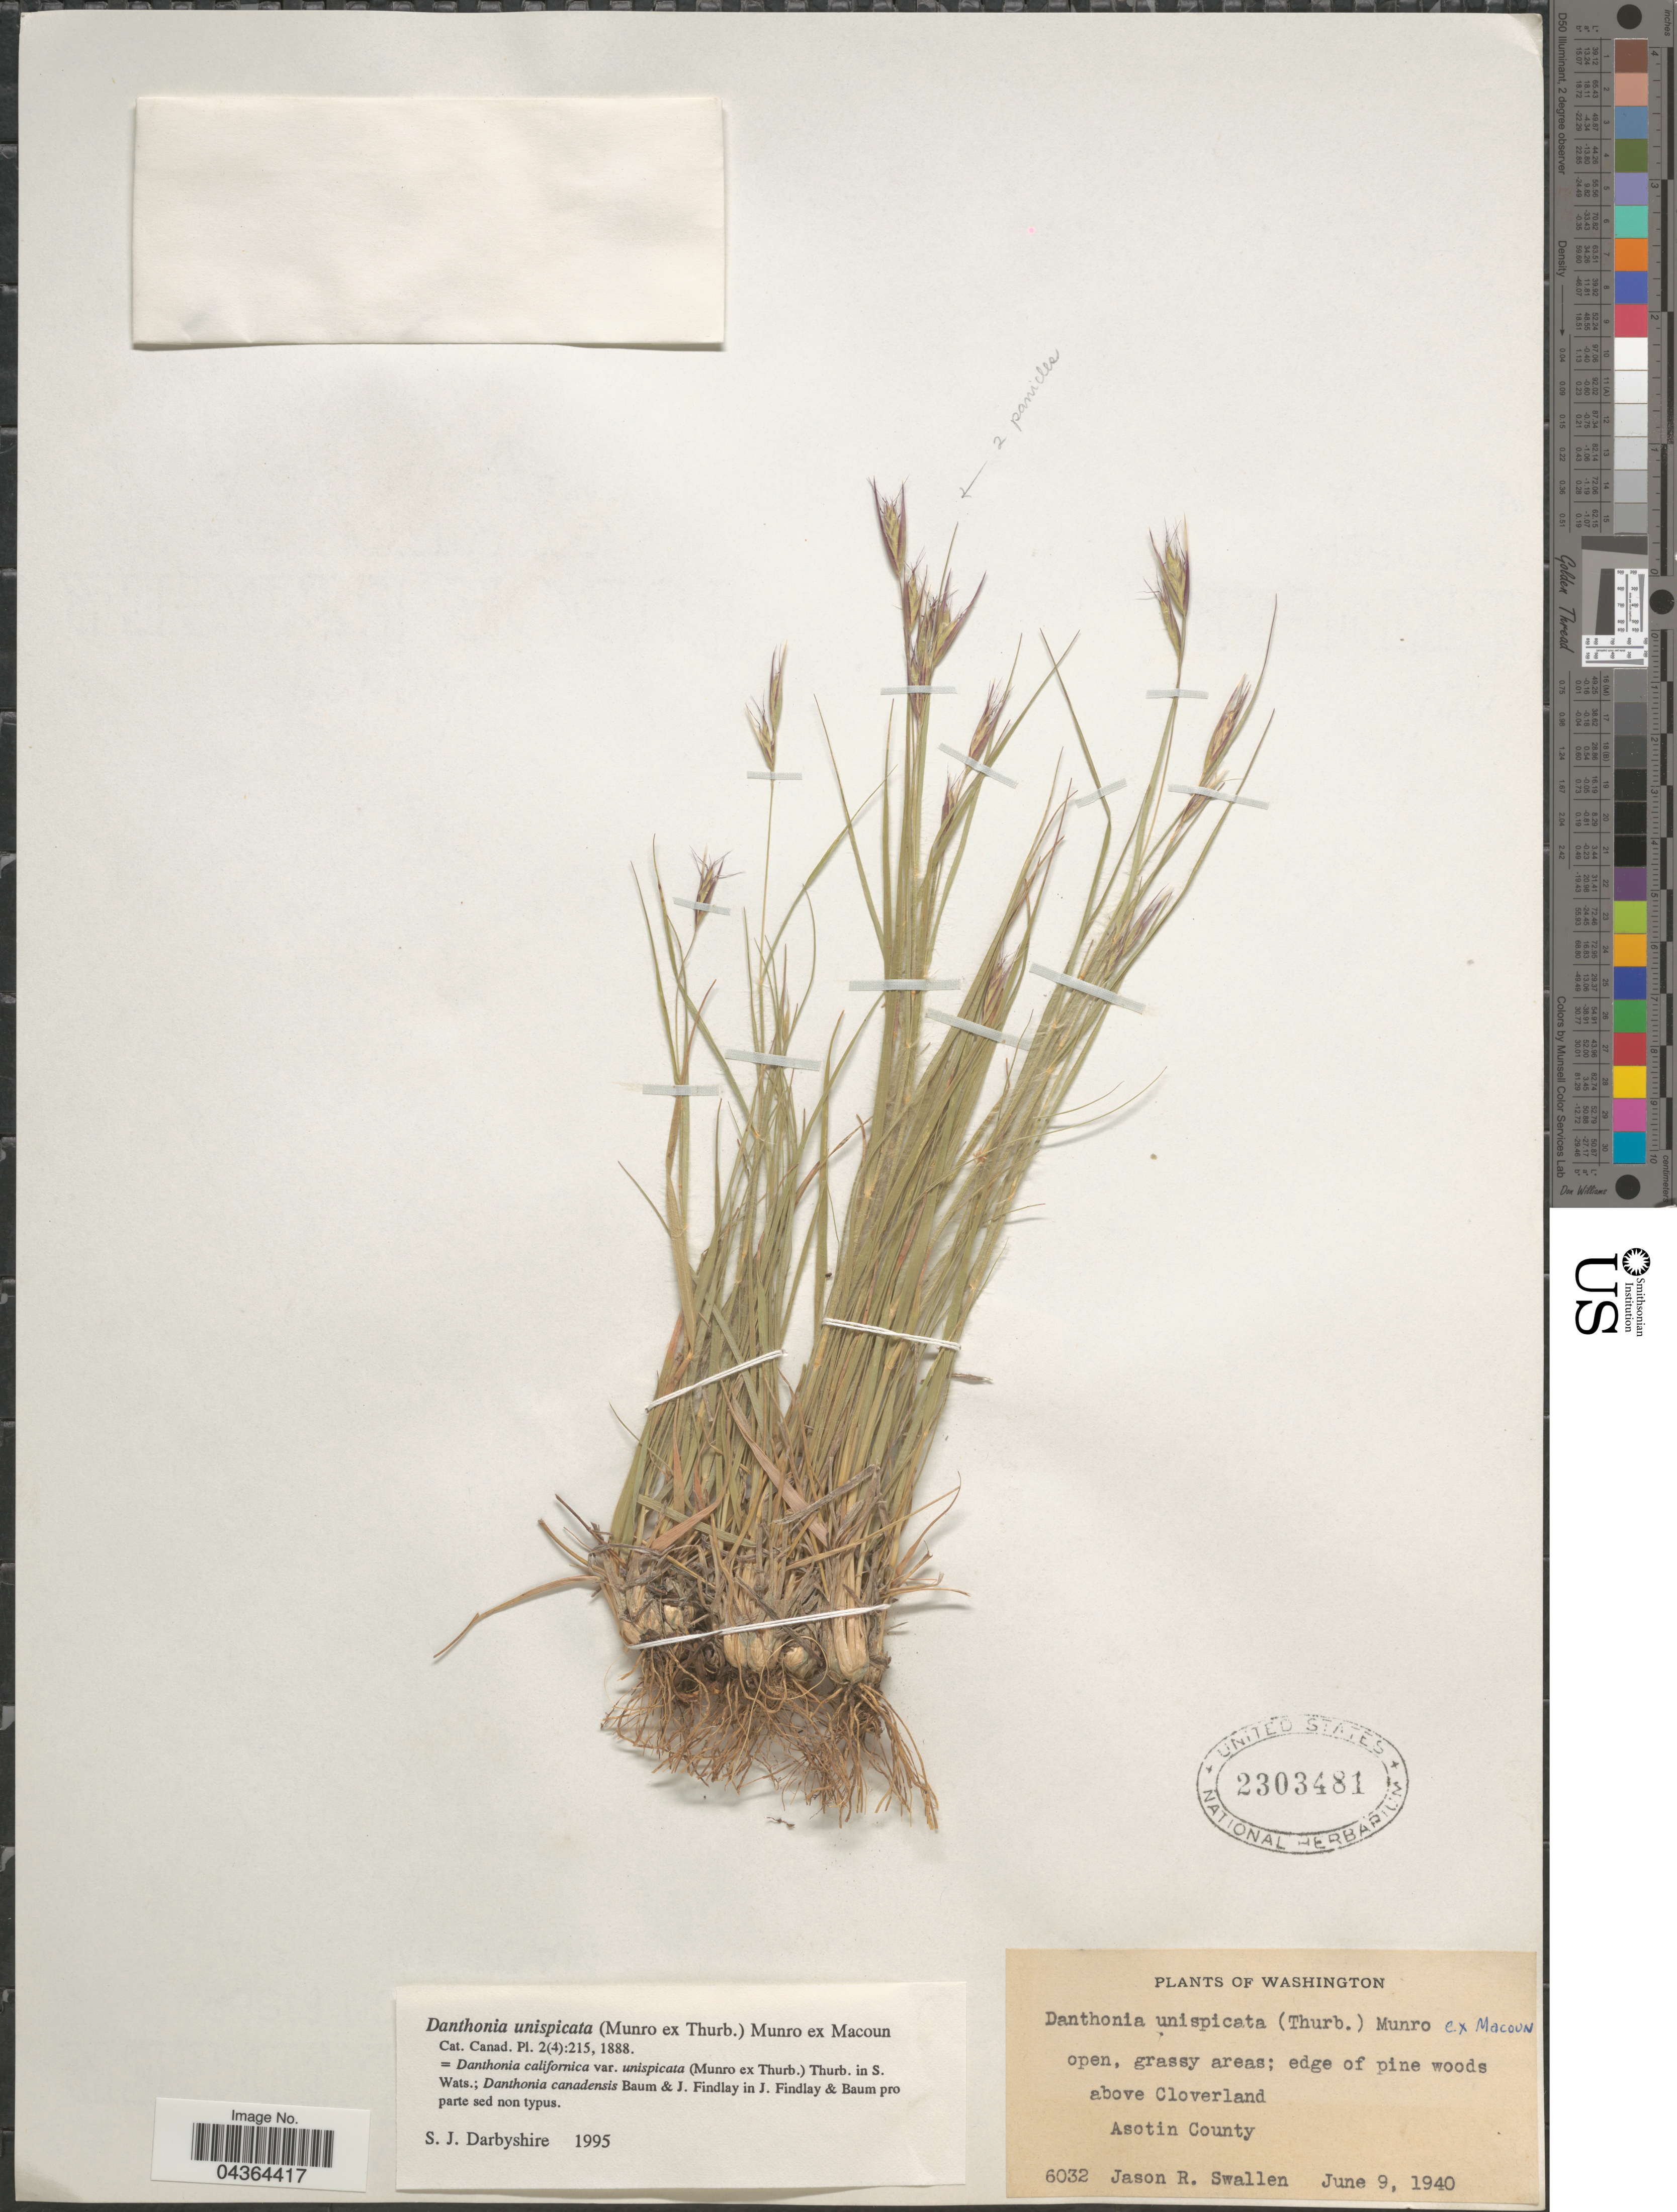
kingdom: Plantae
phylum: Tracheophyta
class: Liliopsida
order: Poales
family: Poaceae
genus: Danthonia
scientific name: Danthonia unispicata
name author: (Thurb.) Munro ex Macoun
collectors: J. R. Swallen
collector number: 6032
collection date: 1940-06-09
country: United States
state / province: Washington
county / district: Asotin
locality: Open, grassy areas; edge of pine woods above Cloverland. Asotin County.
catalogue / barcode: US 2303481